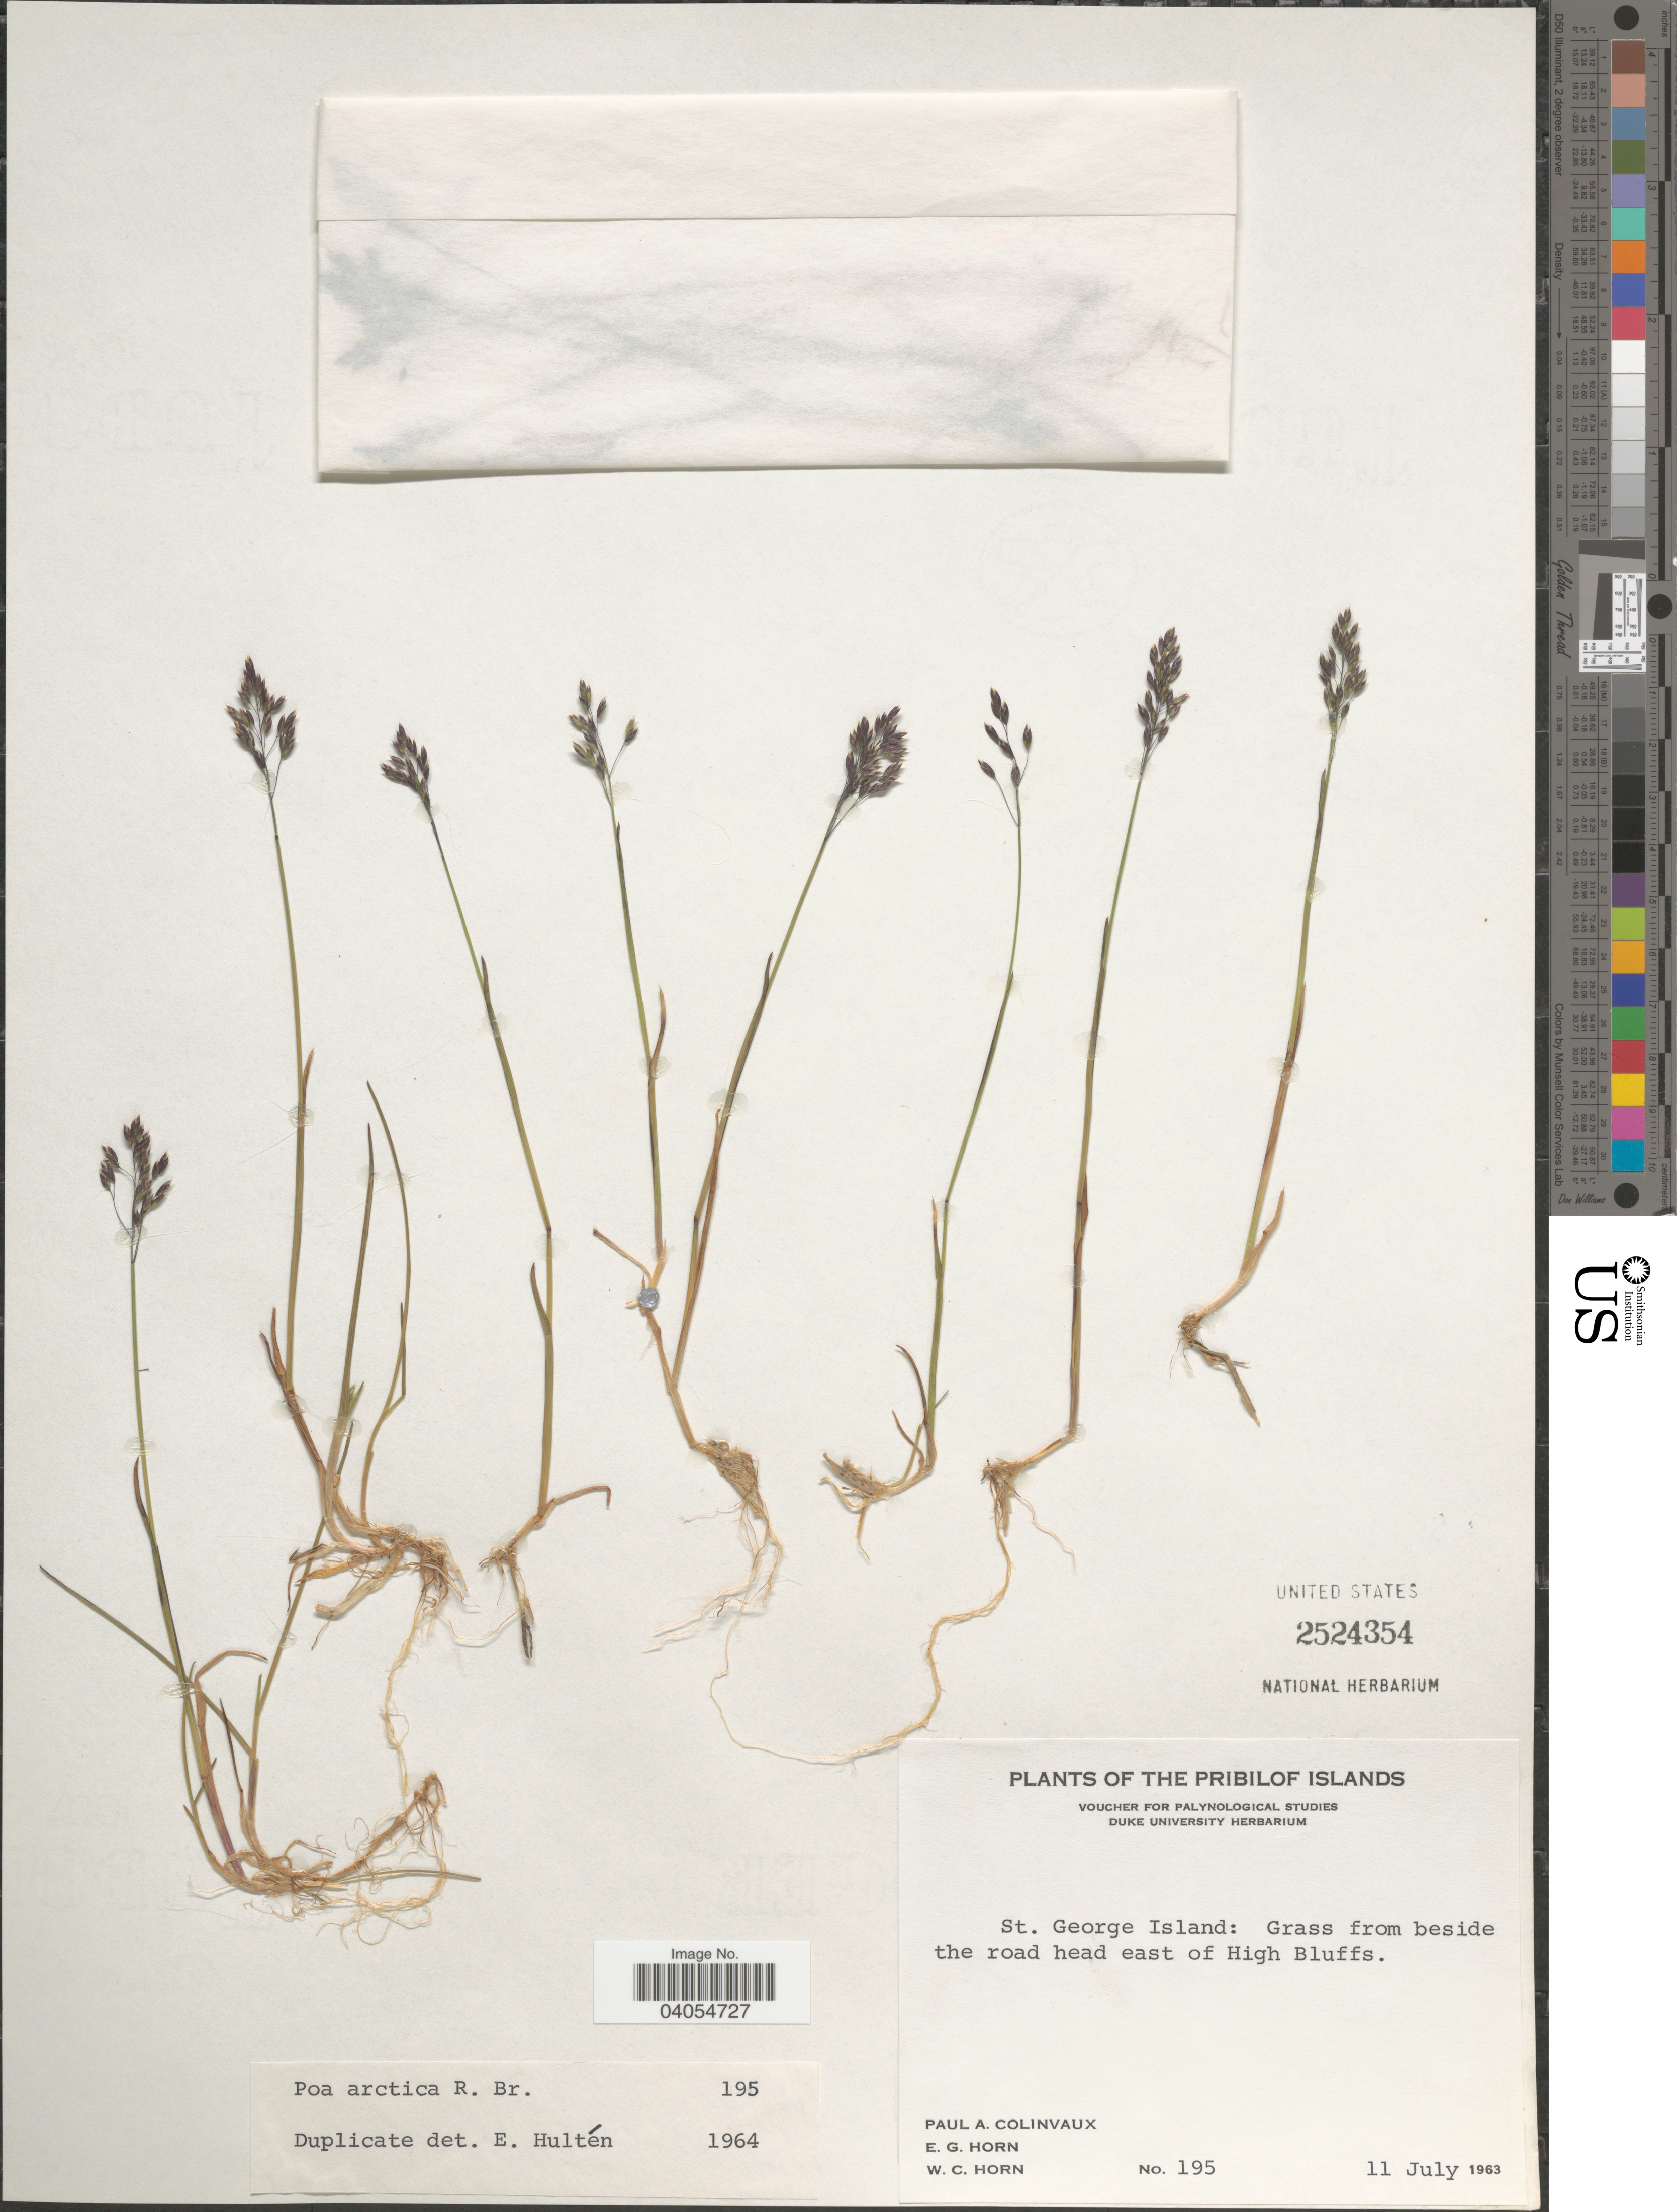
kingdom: Plantae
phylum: Tracheophyta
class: Liliopsida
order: Poales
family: Poaceae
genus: Poa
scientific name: Poa arctica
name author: R. Br.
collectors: P. Colinvaux, E. Horn & W. Horn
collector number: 195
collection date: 1963-07-11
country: United States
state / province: Alaska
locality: Pribilof Islands. St. George Island: Grass from beside the road head east of High Bluffs.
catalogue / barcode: US 2524354